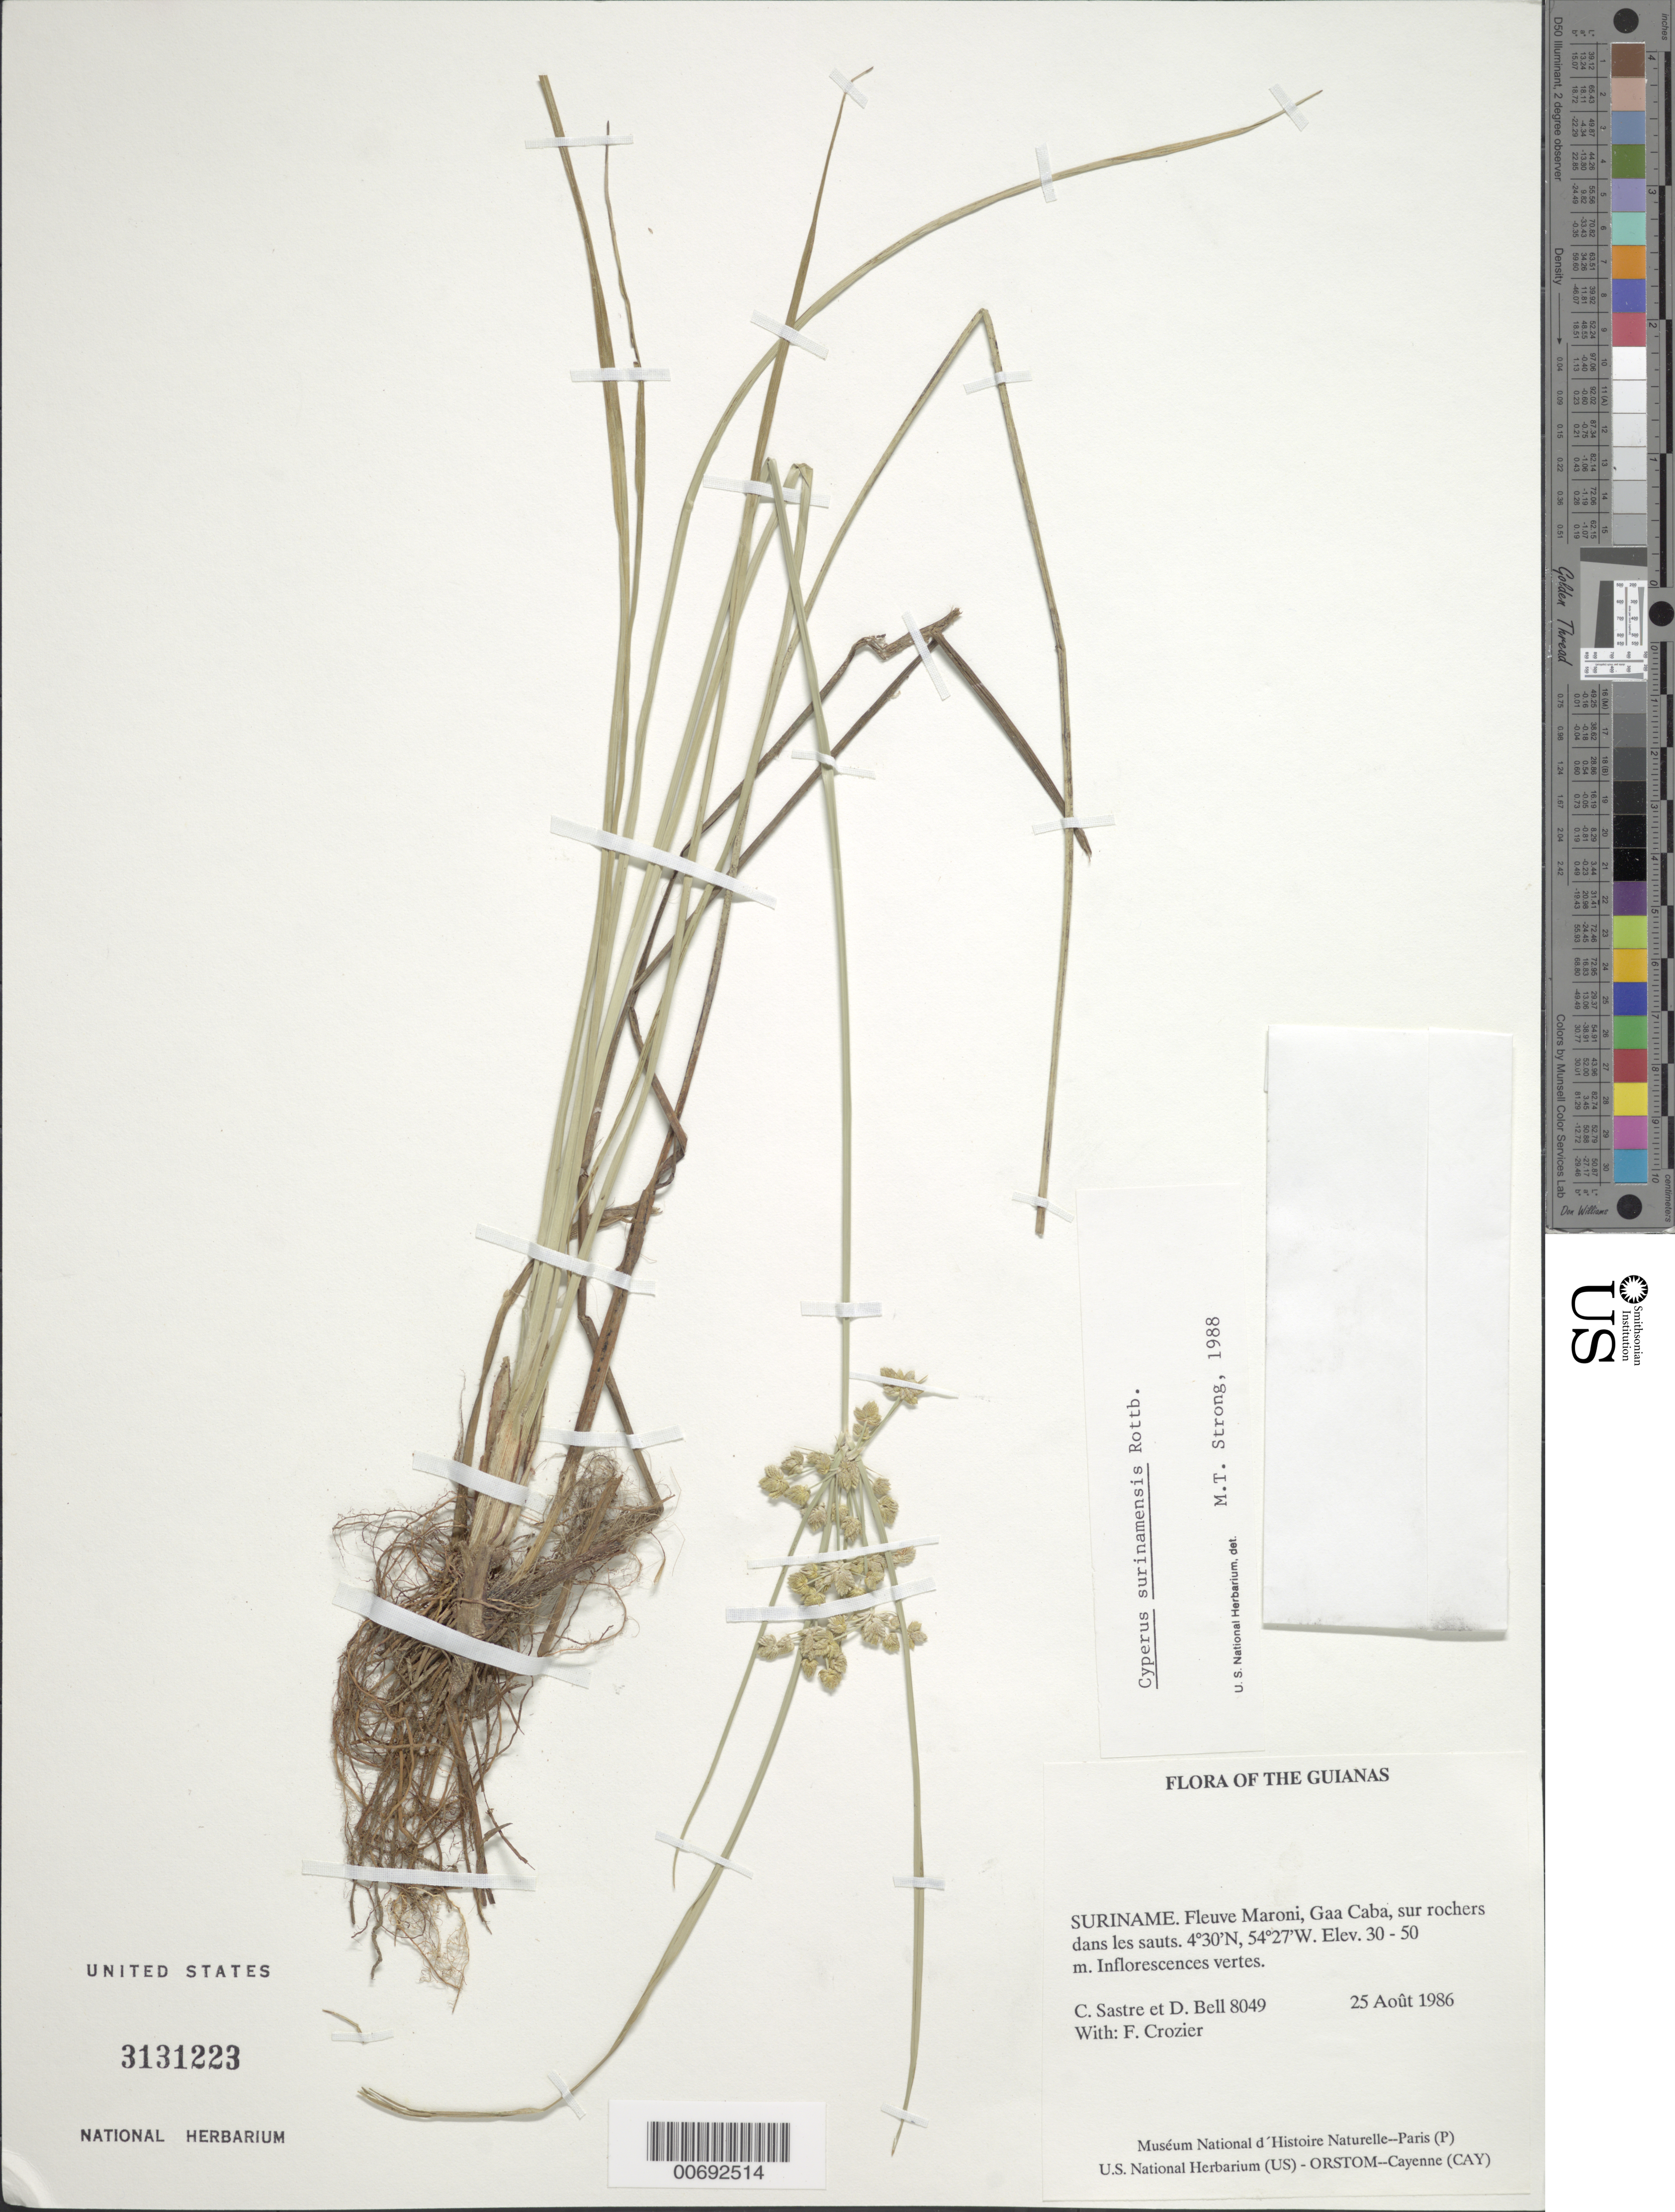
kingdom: Plantae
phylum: Tracheophyta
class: Liliopsida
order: Poales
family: Cyperaceae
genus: Cyperus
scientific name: Cyperus surinamensis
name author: Rottb.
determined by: Strong, M. T., (US), Smithsonian Institution - National Museum of Natural History (UNITED STATES)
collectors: C. H. L. Sastre, D. A. Bell & F. Crozier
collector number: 8049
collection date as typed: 25 August 1986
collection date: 1986-08-25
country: Suriname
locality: Fleuve Maroni, Gaa Caba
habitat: sur rochers dans les sauts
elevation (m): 30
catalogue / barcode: US 3131223